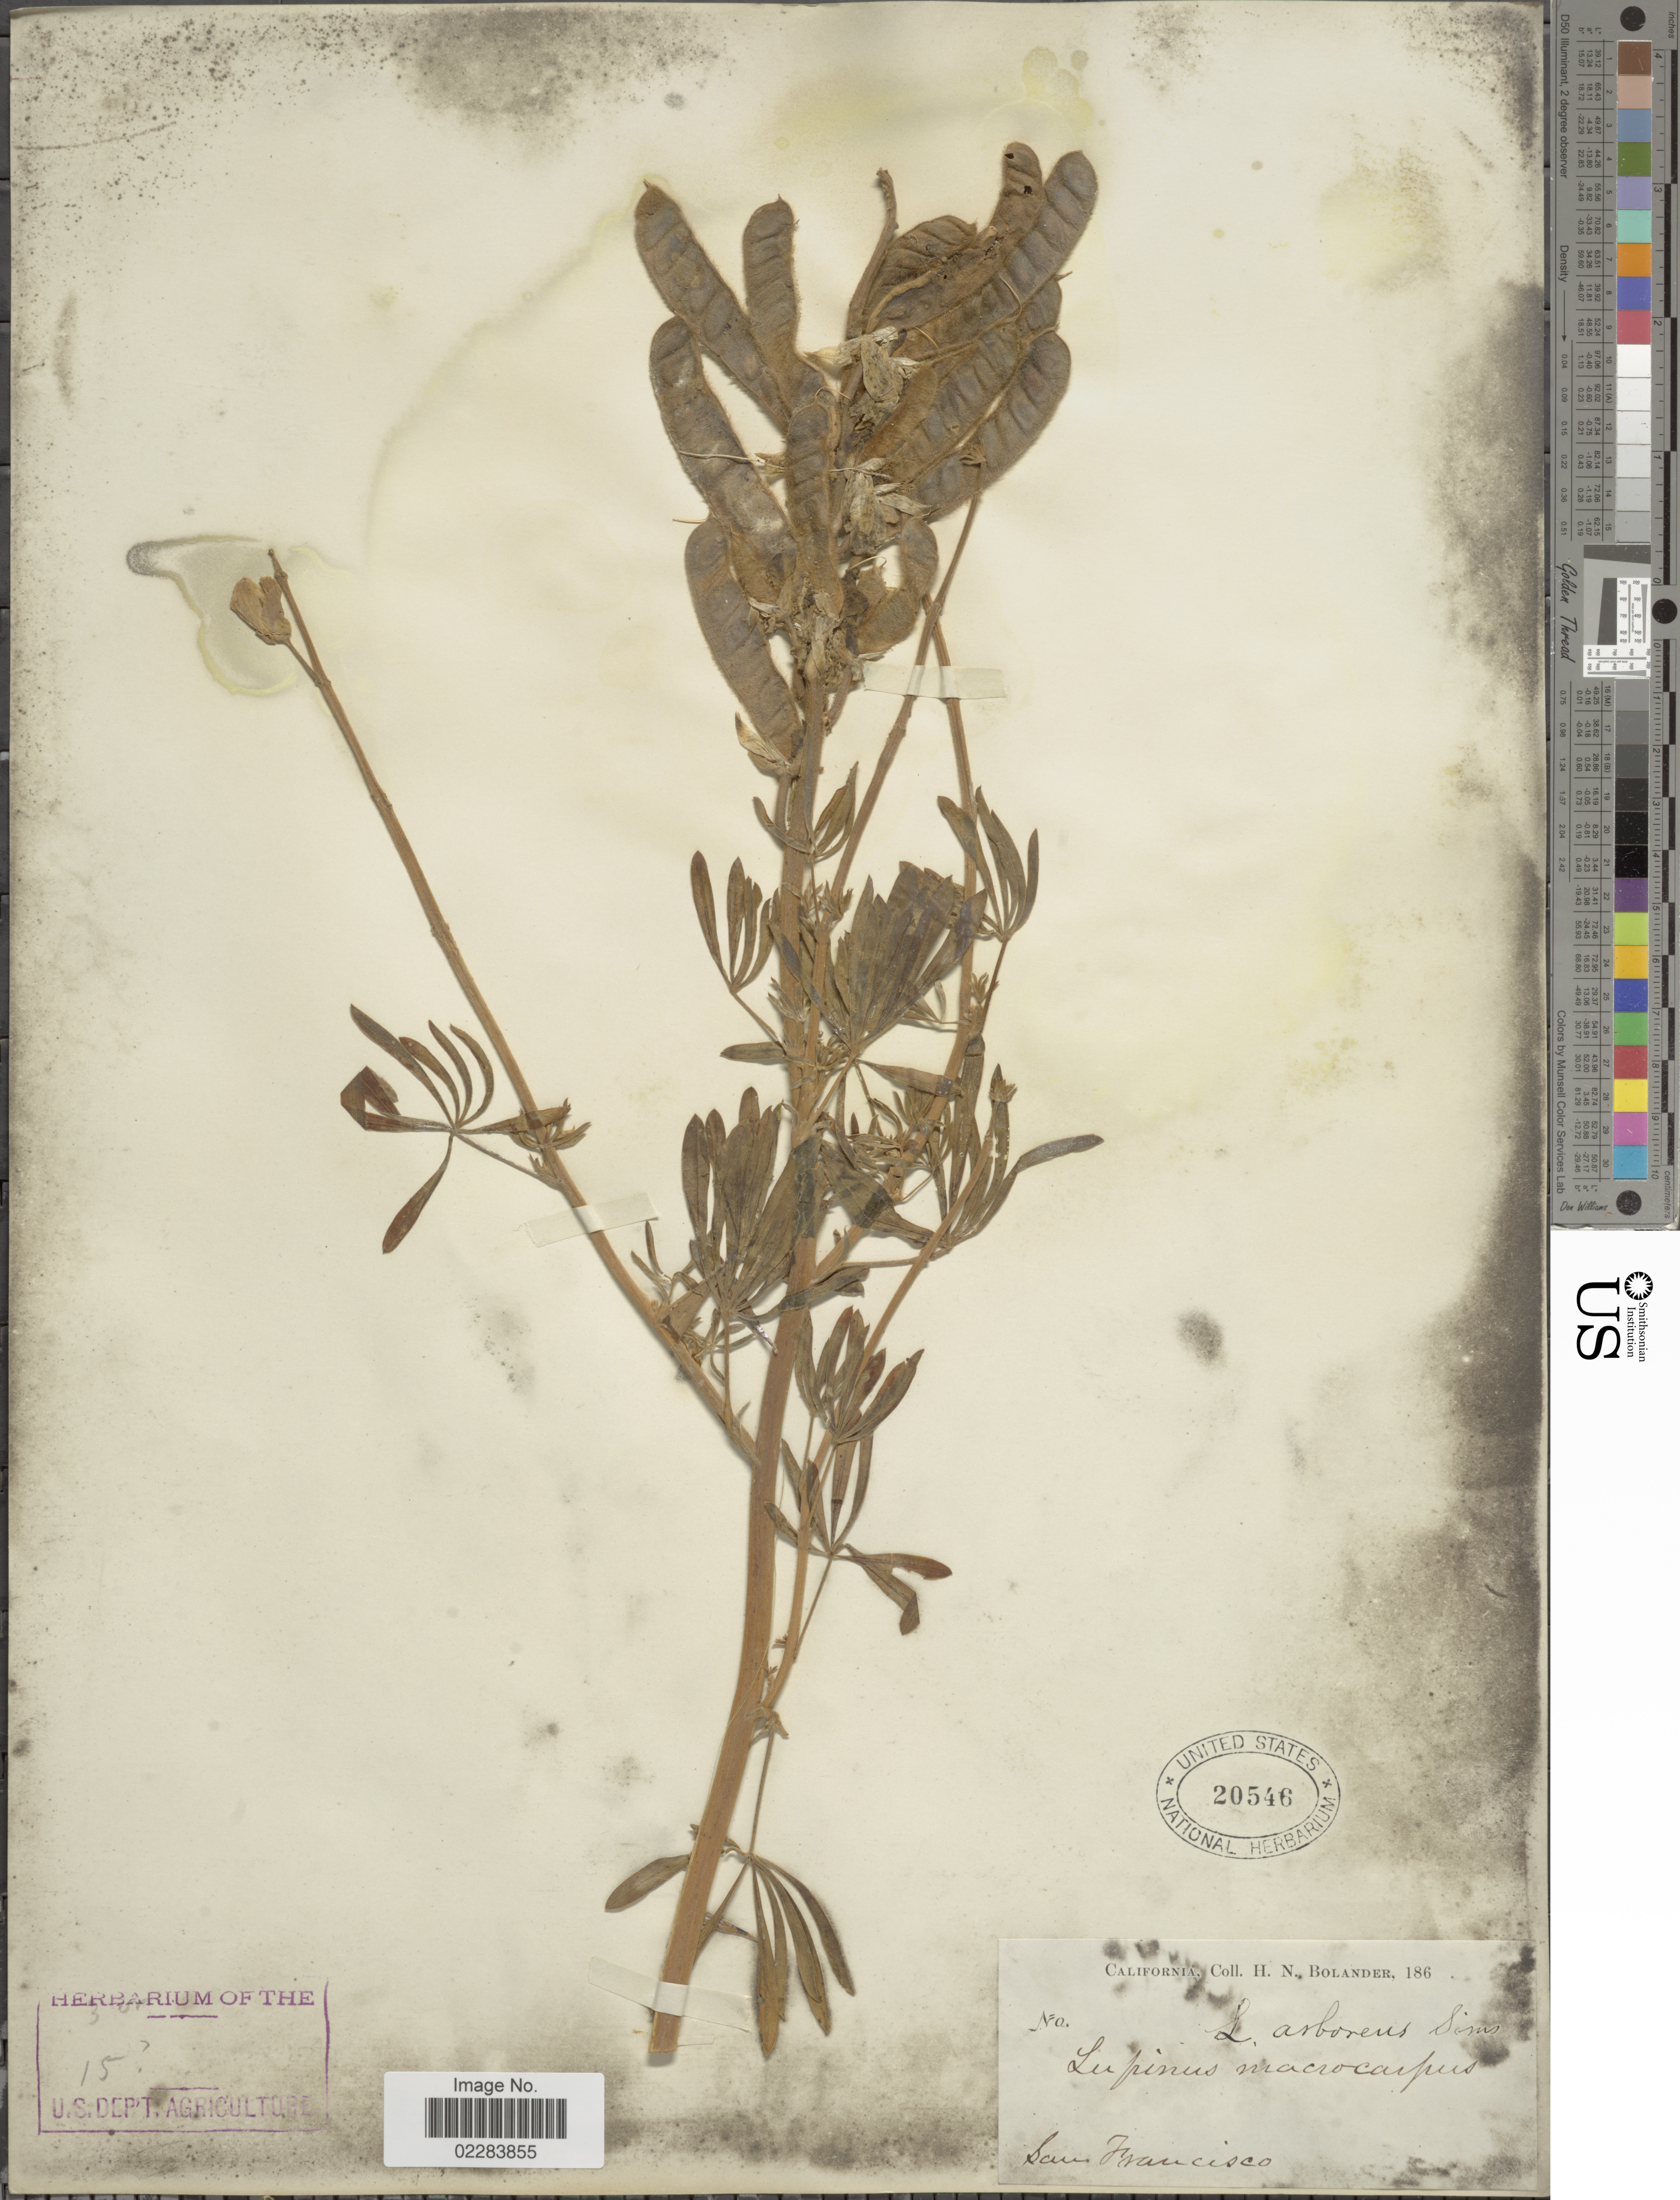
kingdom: Plantae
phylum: Tracheophyta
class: Magnoliopsida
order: Fabales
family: Fabaceae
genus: Lupinus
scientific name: Lupinus arboreus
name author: Sims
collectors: H. Bolander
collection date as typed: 186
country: United States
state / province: California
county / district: San Francisco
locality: San Francisco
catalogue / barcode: US 20546